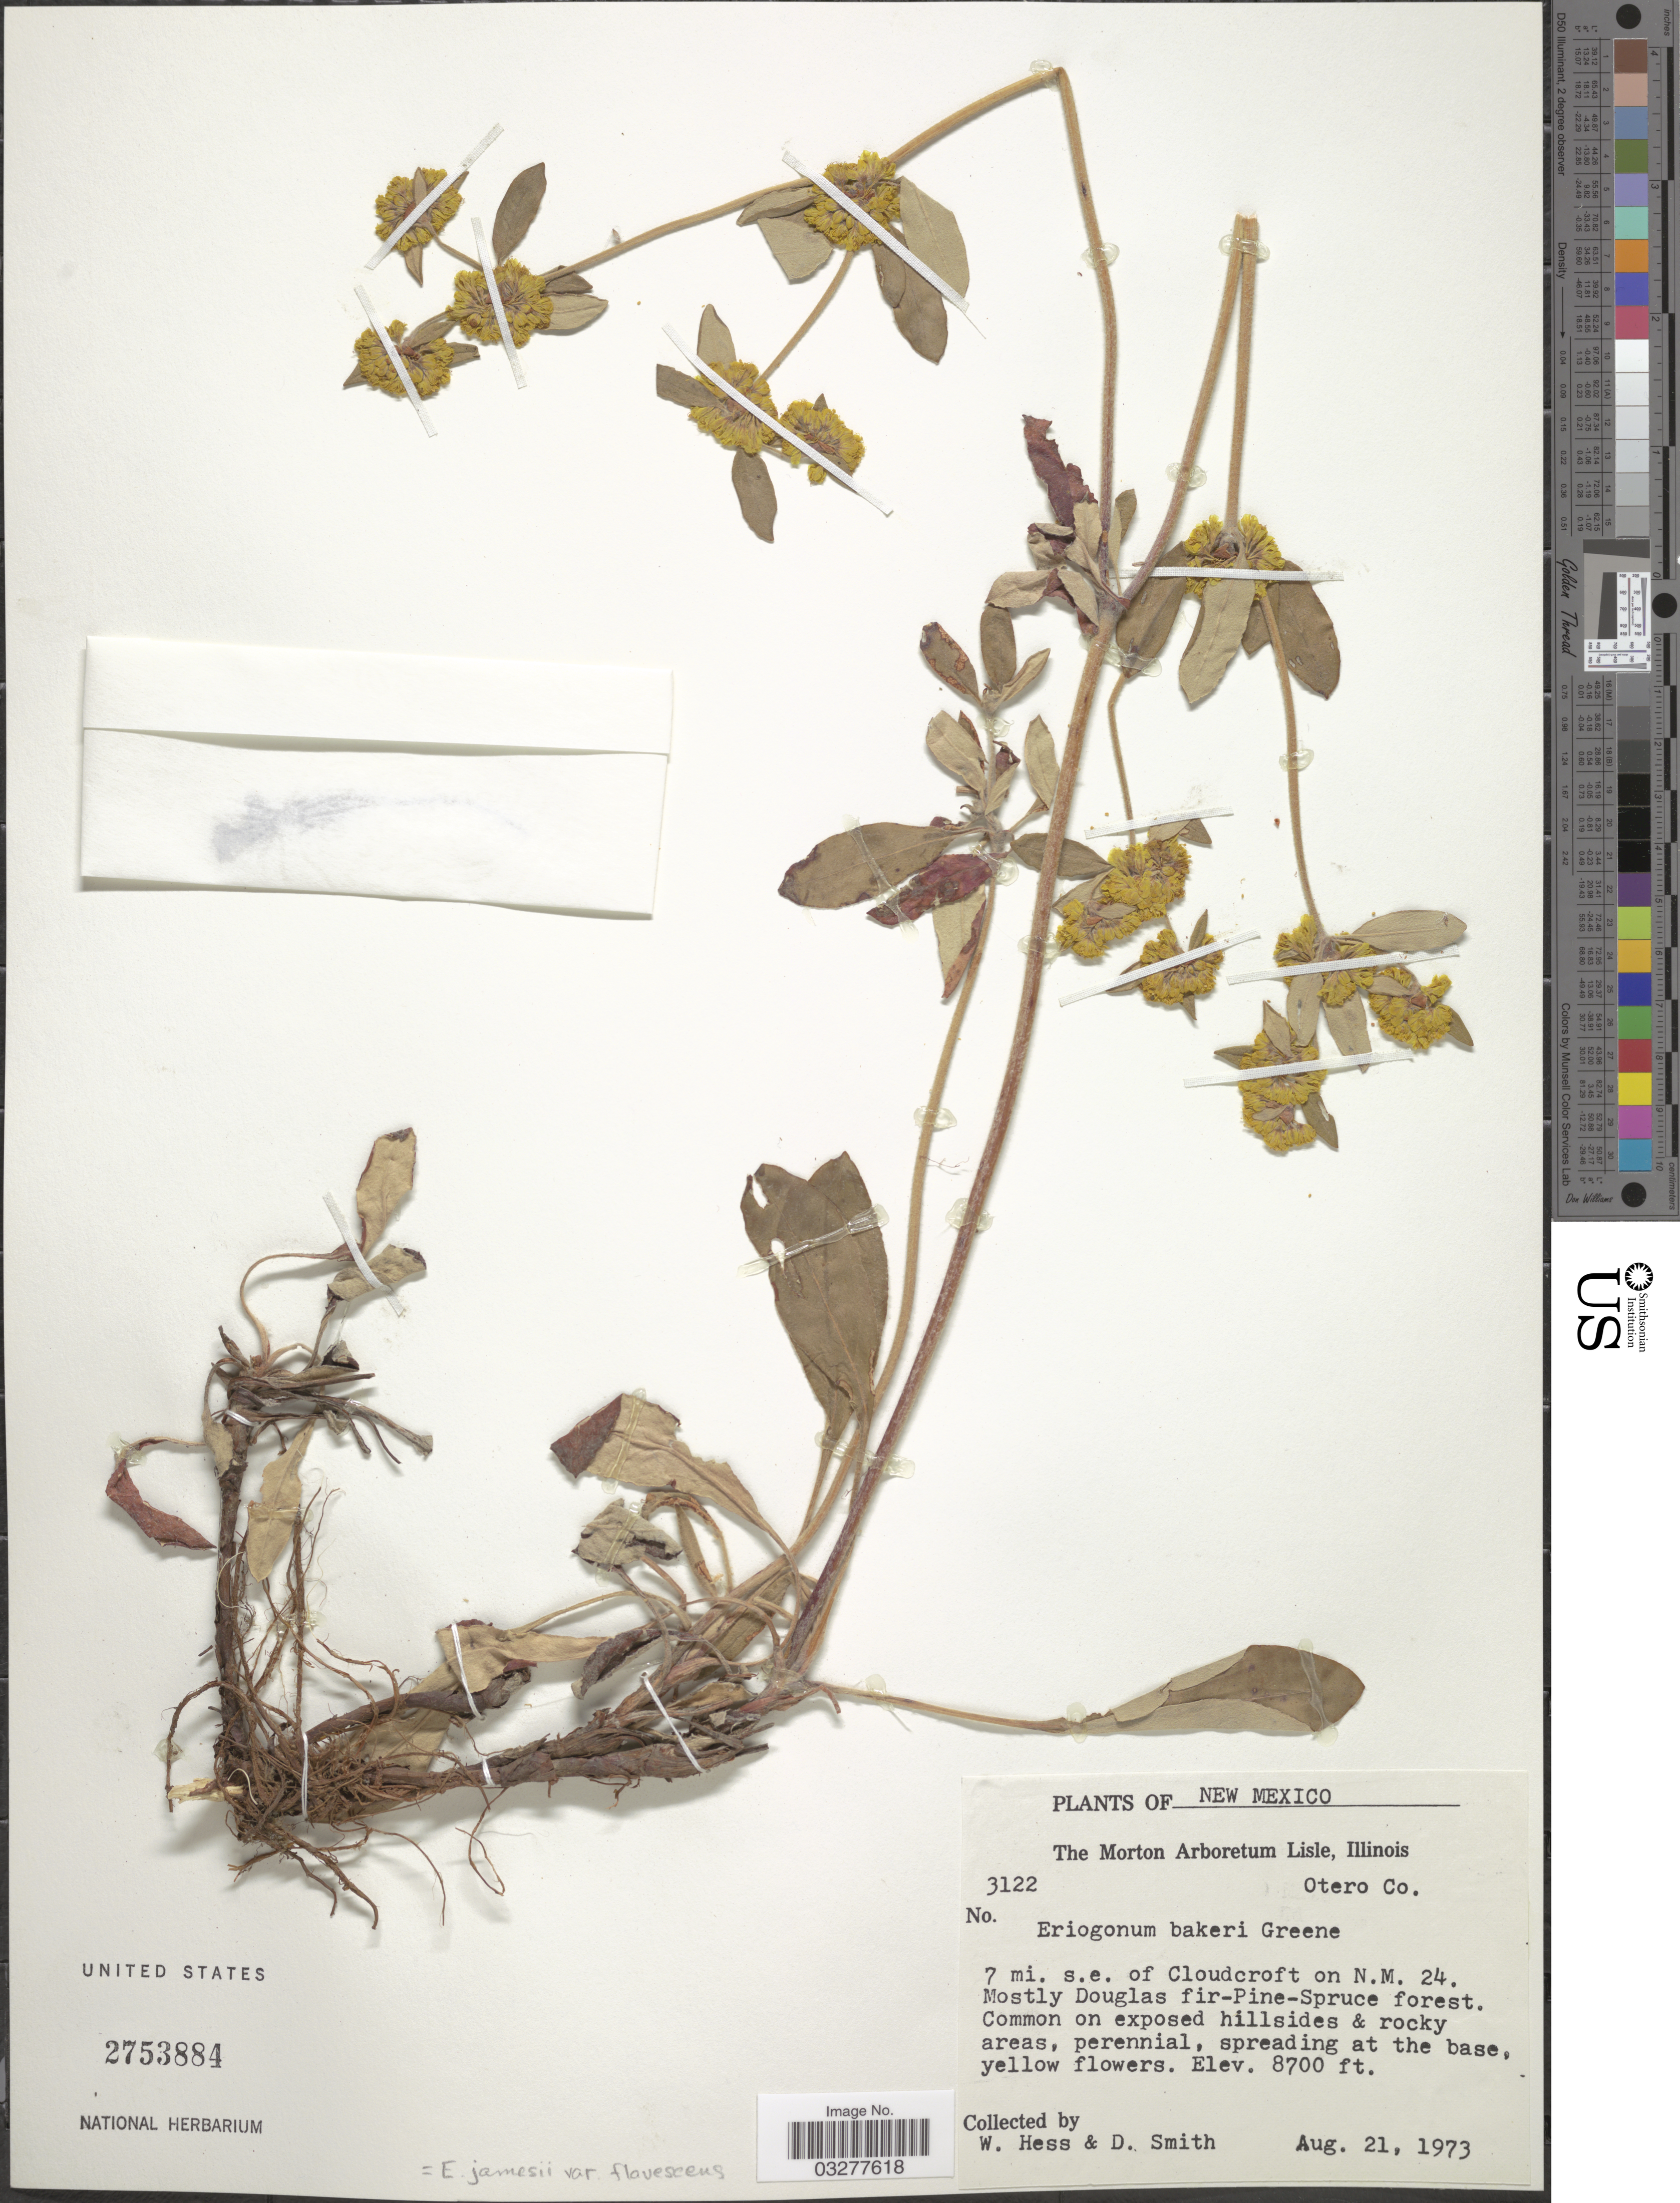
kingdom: Plantae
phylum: Tracheophyta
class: Magnoliopsida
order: Caryophyllales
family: Polygonaceae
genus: Eriogonum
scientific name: Eriogonum jamesii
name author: Benth.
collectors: W. Hess & D. Smith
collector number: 3122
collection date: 1973-08-21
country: United States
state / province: New Mexico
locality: Otero Co., 7 mi. s.e. of Cloudcroft on N.M. 24.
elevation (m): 2652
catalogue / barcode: US 2753884